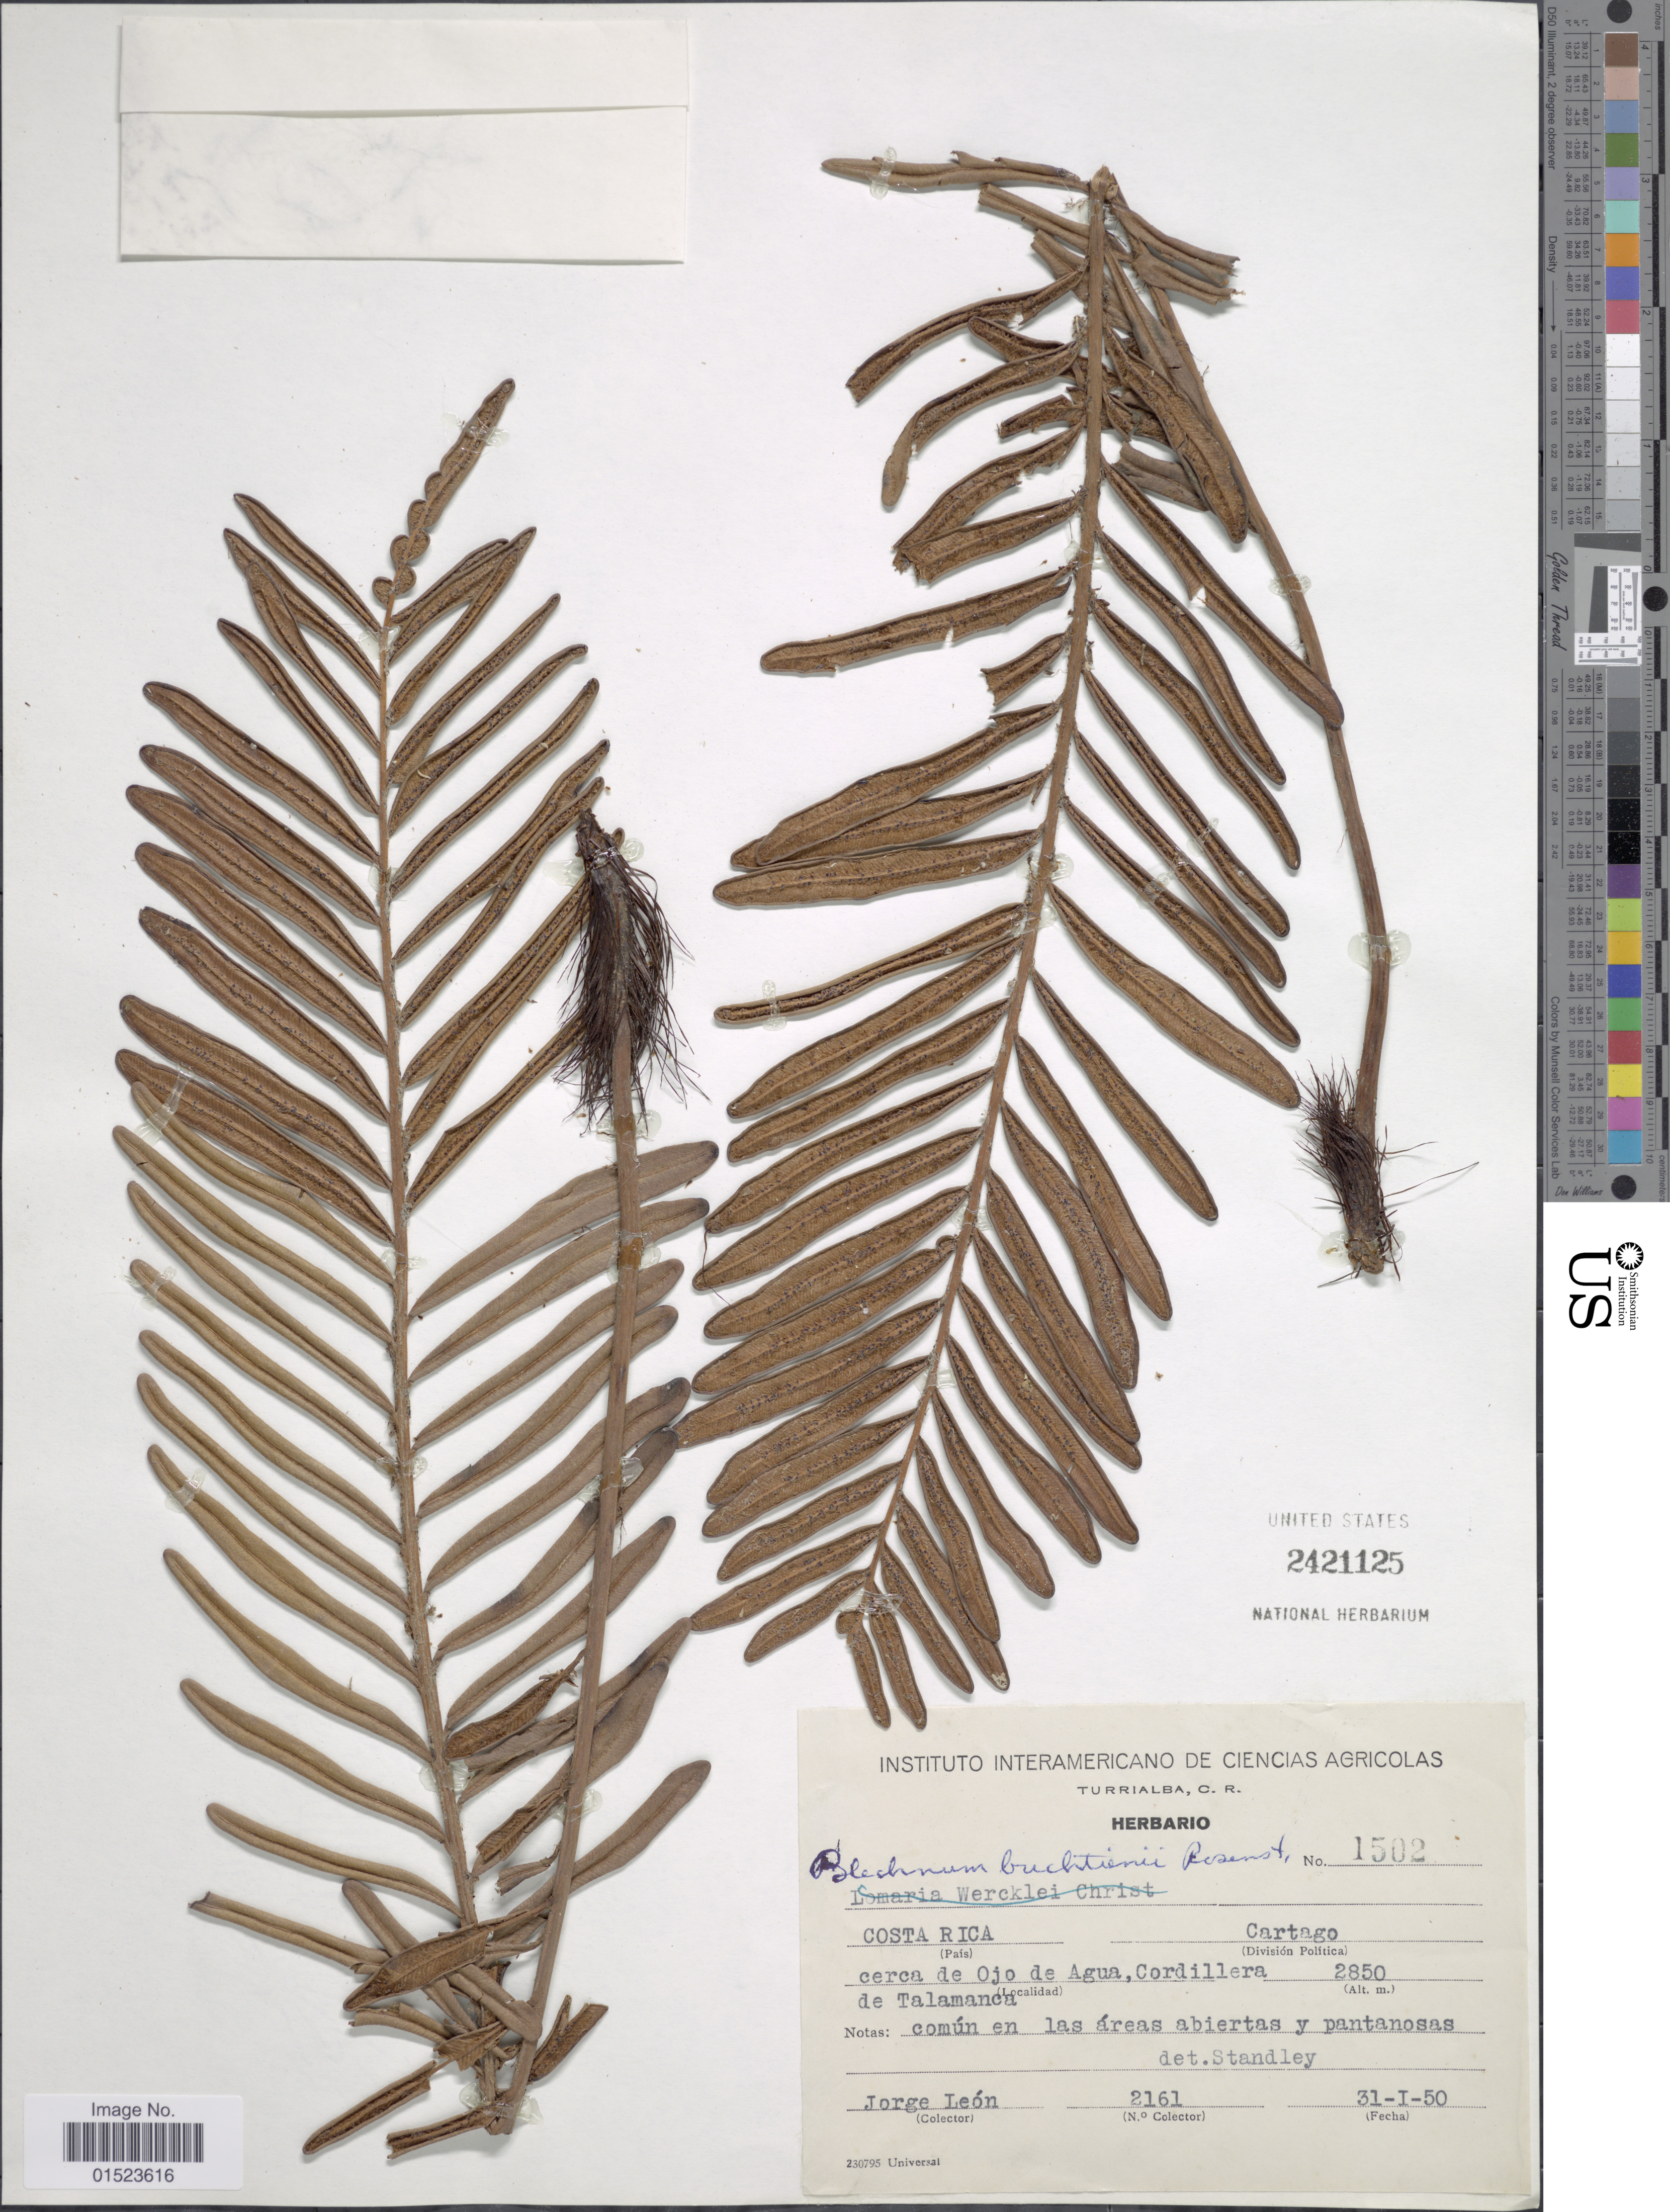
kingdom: Plantae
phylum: Tracheophyta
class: Polypodiopsida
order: Polypodiales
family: Blechnaceae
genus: Blechnum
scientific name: Blechnum auratum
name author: (Fée) R.M. Tryon & Stolze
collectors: J. León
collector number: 2161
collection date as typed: Transcribed d/m/y: 31/1/50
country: Costa Rica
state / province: Cartago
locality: Cerca de Ojo de Agua, Cordillera de Talamanca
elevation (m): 2850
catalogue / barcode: US 2421125